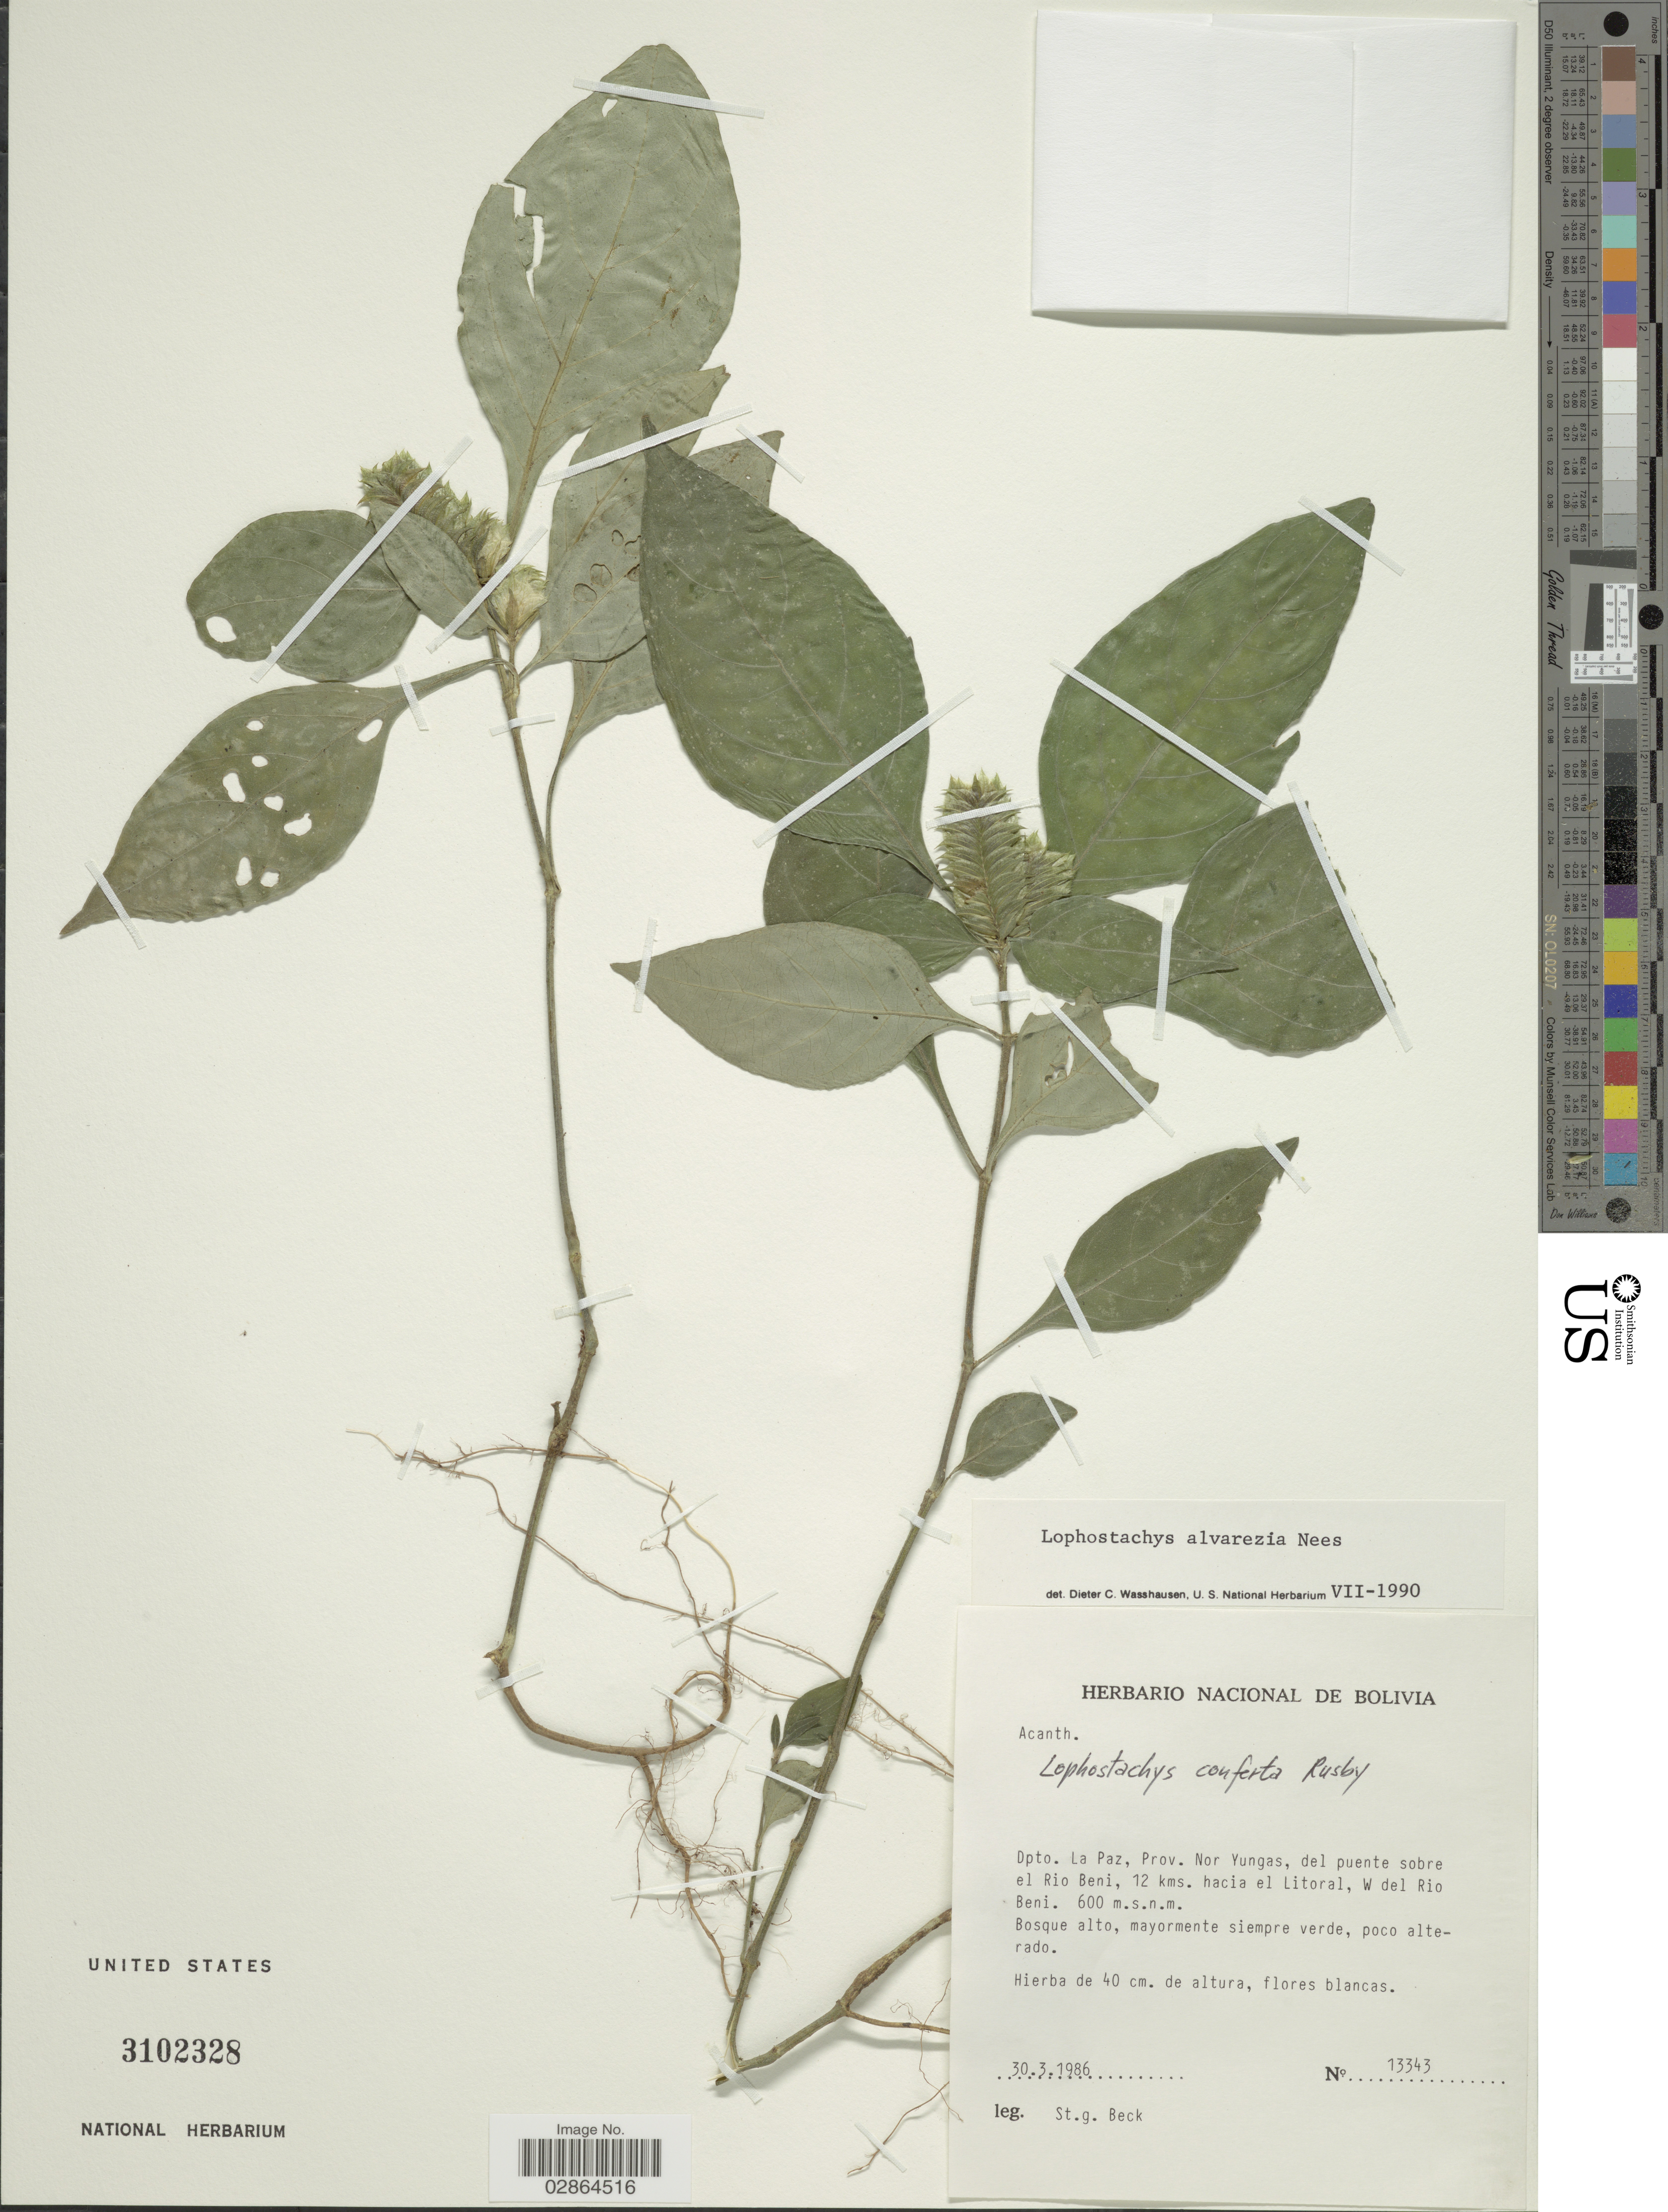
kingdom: Plantae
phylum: Tracheophyta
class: Magnoliopsida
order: Lamiales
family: Acanthaceae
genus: Lophostachys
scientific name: Lophostachys alvarezia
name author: Nees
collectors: S. G. Beck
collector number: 13343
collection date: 1986-03-30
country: Bolivia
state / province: La Paz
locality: Dpto. La Paz, Prov. Nor Yungas, del puente sobre el Rio Beni, 12 kms. hacia el Litoral, W del Rio Beni.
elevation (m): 600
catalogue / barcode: US 3102328